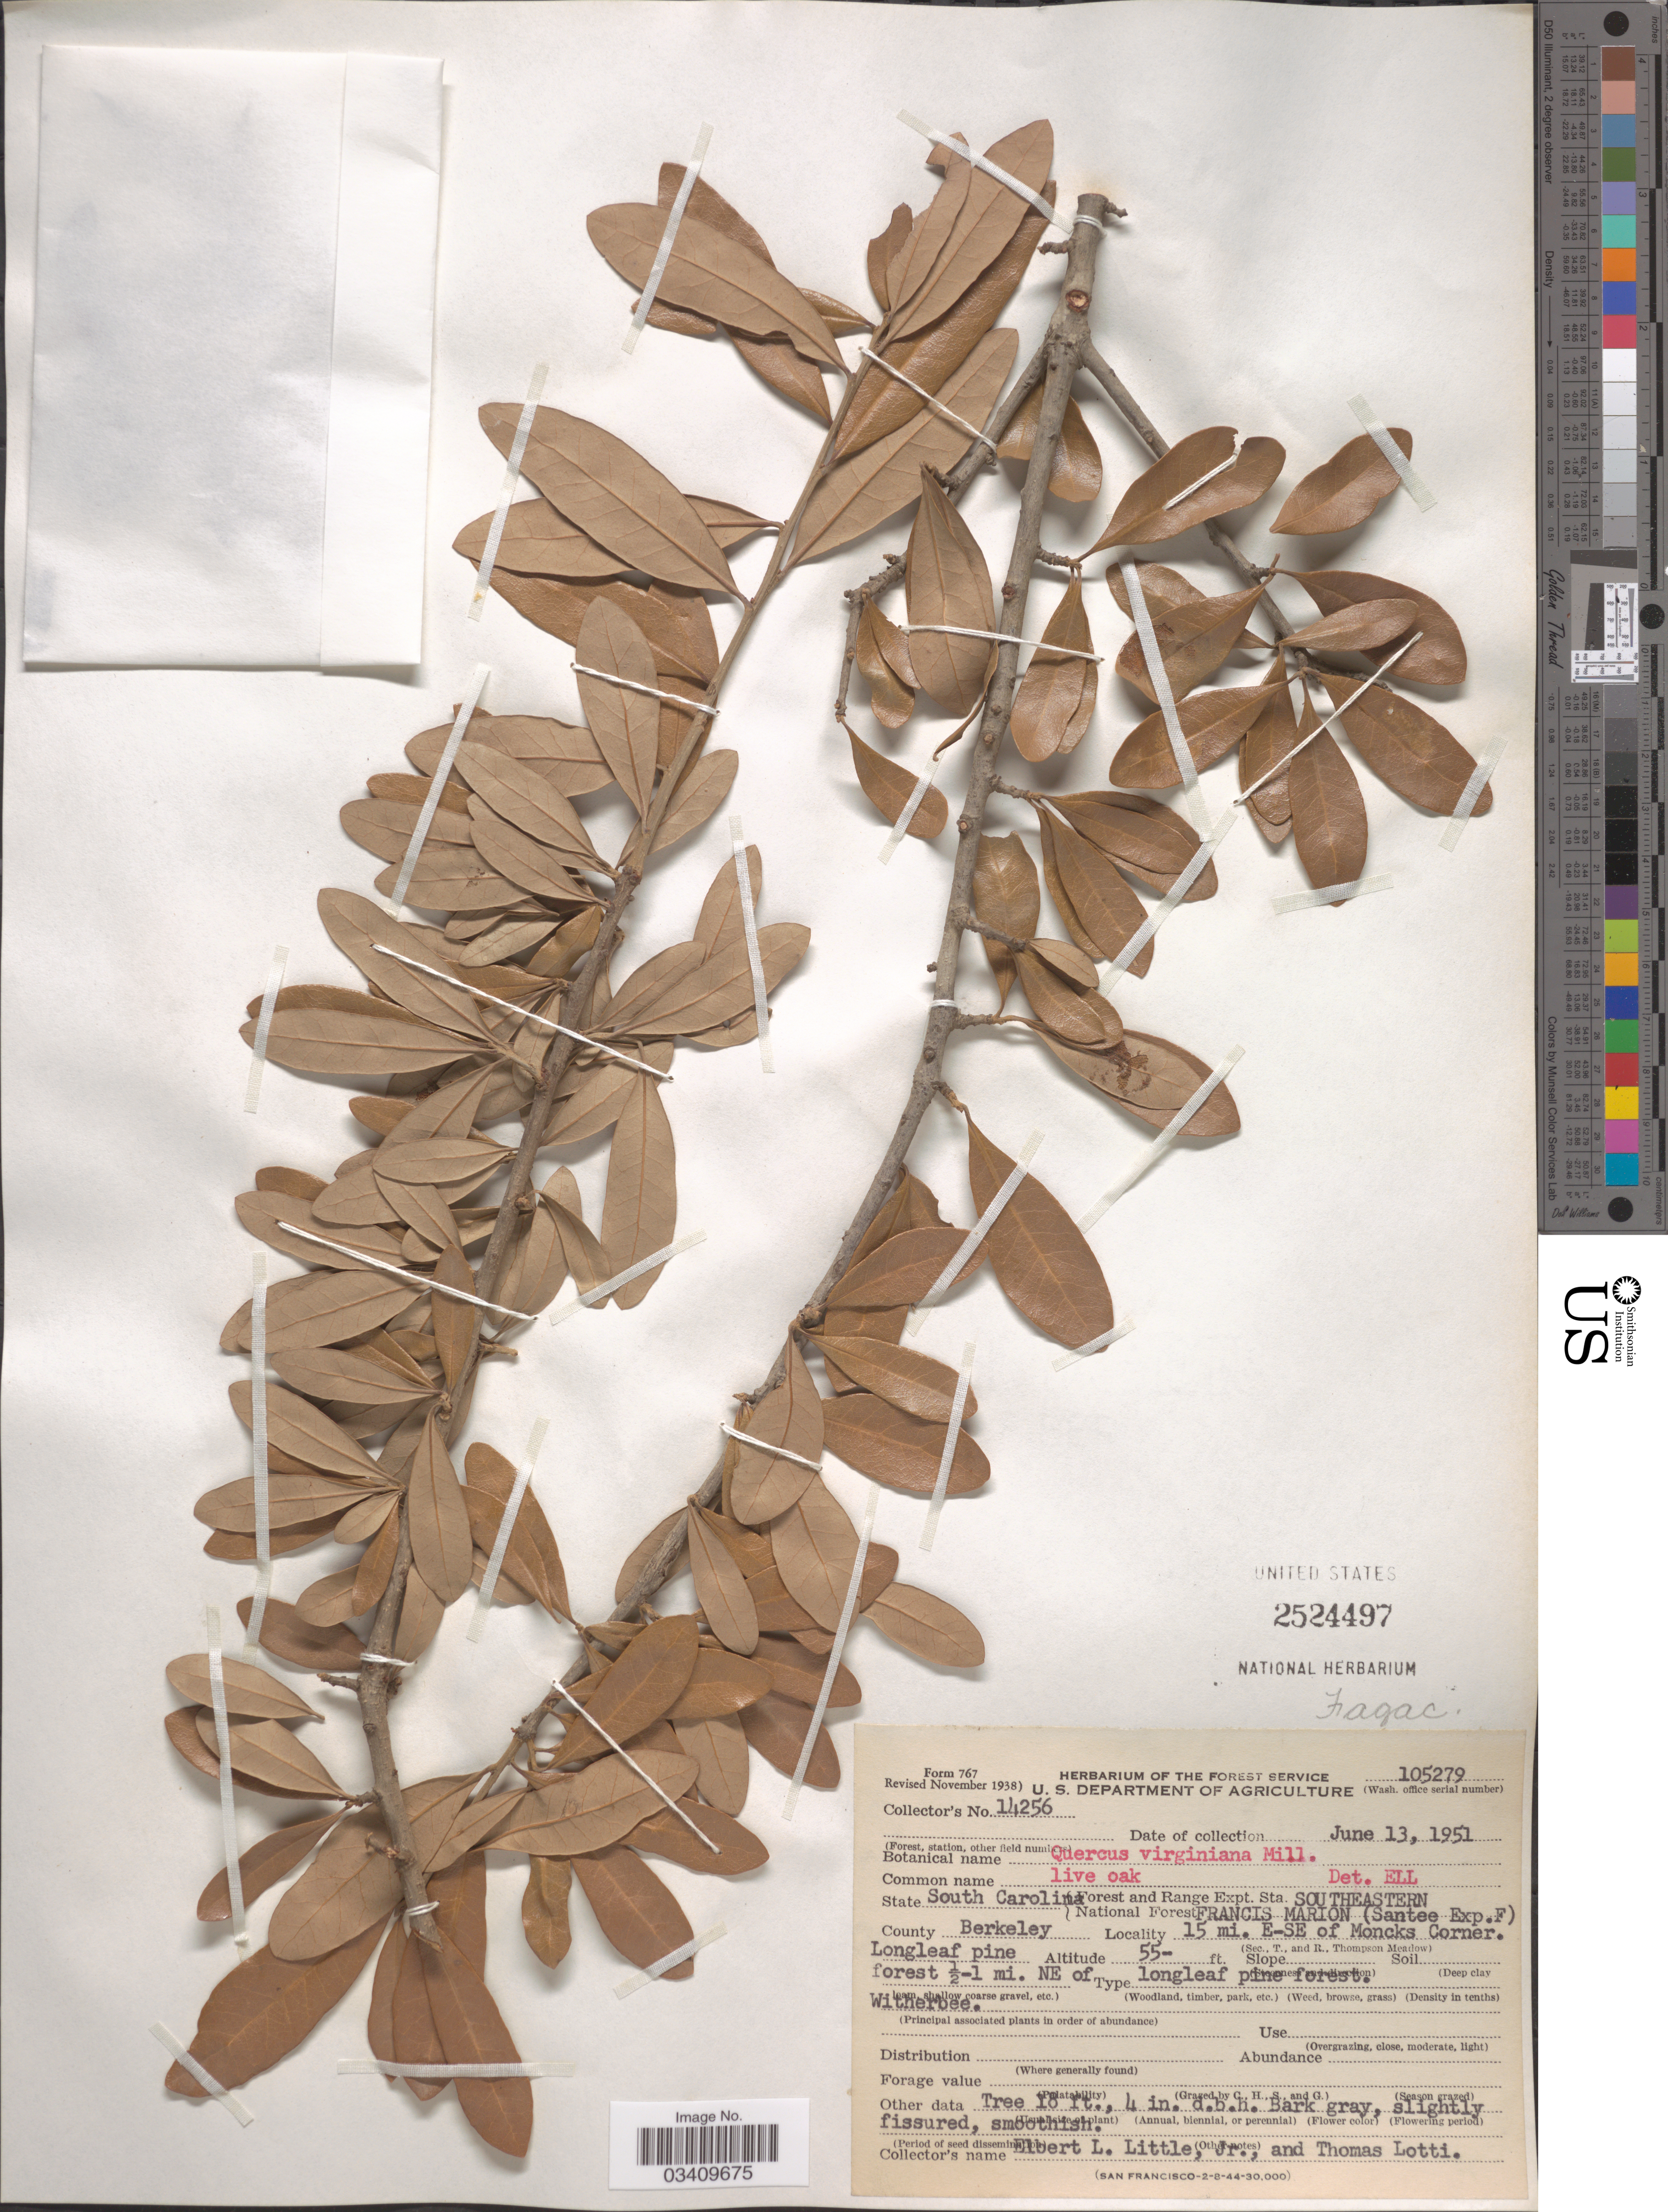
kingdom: Plantae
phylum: Tracheophyta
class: Magnoliopsida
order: Fagales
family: Fagaceae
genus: Quercus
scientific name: Quercus virginiana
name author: Mill.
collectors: E. L. Little & T. Lotti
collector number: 14256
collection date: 1951-06-13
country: United States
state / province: South Carolina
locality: Forest and Range Expt. Sta. Southeastern. National Forest Francis Marion (Santee Exp.F). County Berkeley. 15 mi. E-SE of Moncks Corner. Longleaf pine. Forest 1/2-1 mi. NE of longleaf pine forest.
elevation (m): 17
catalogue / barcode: US 2524497